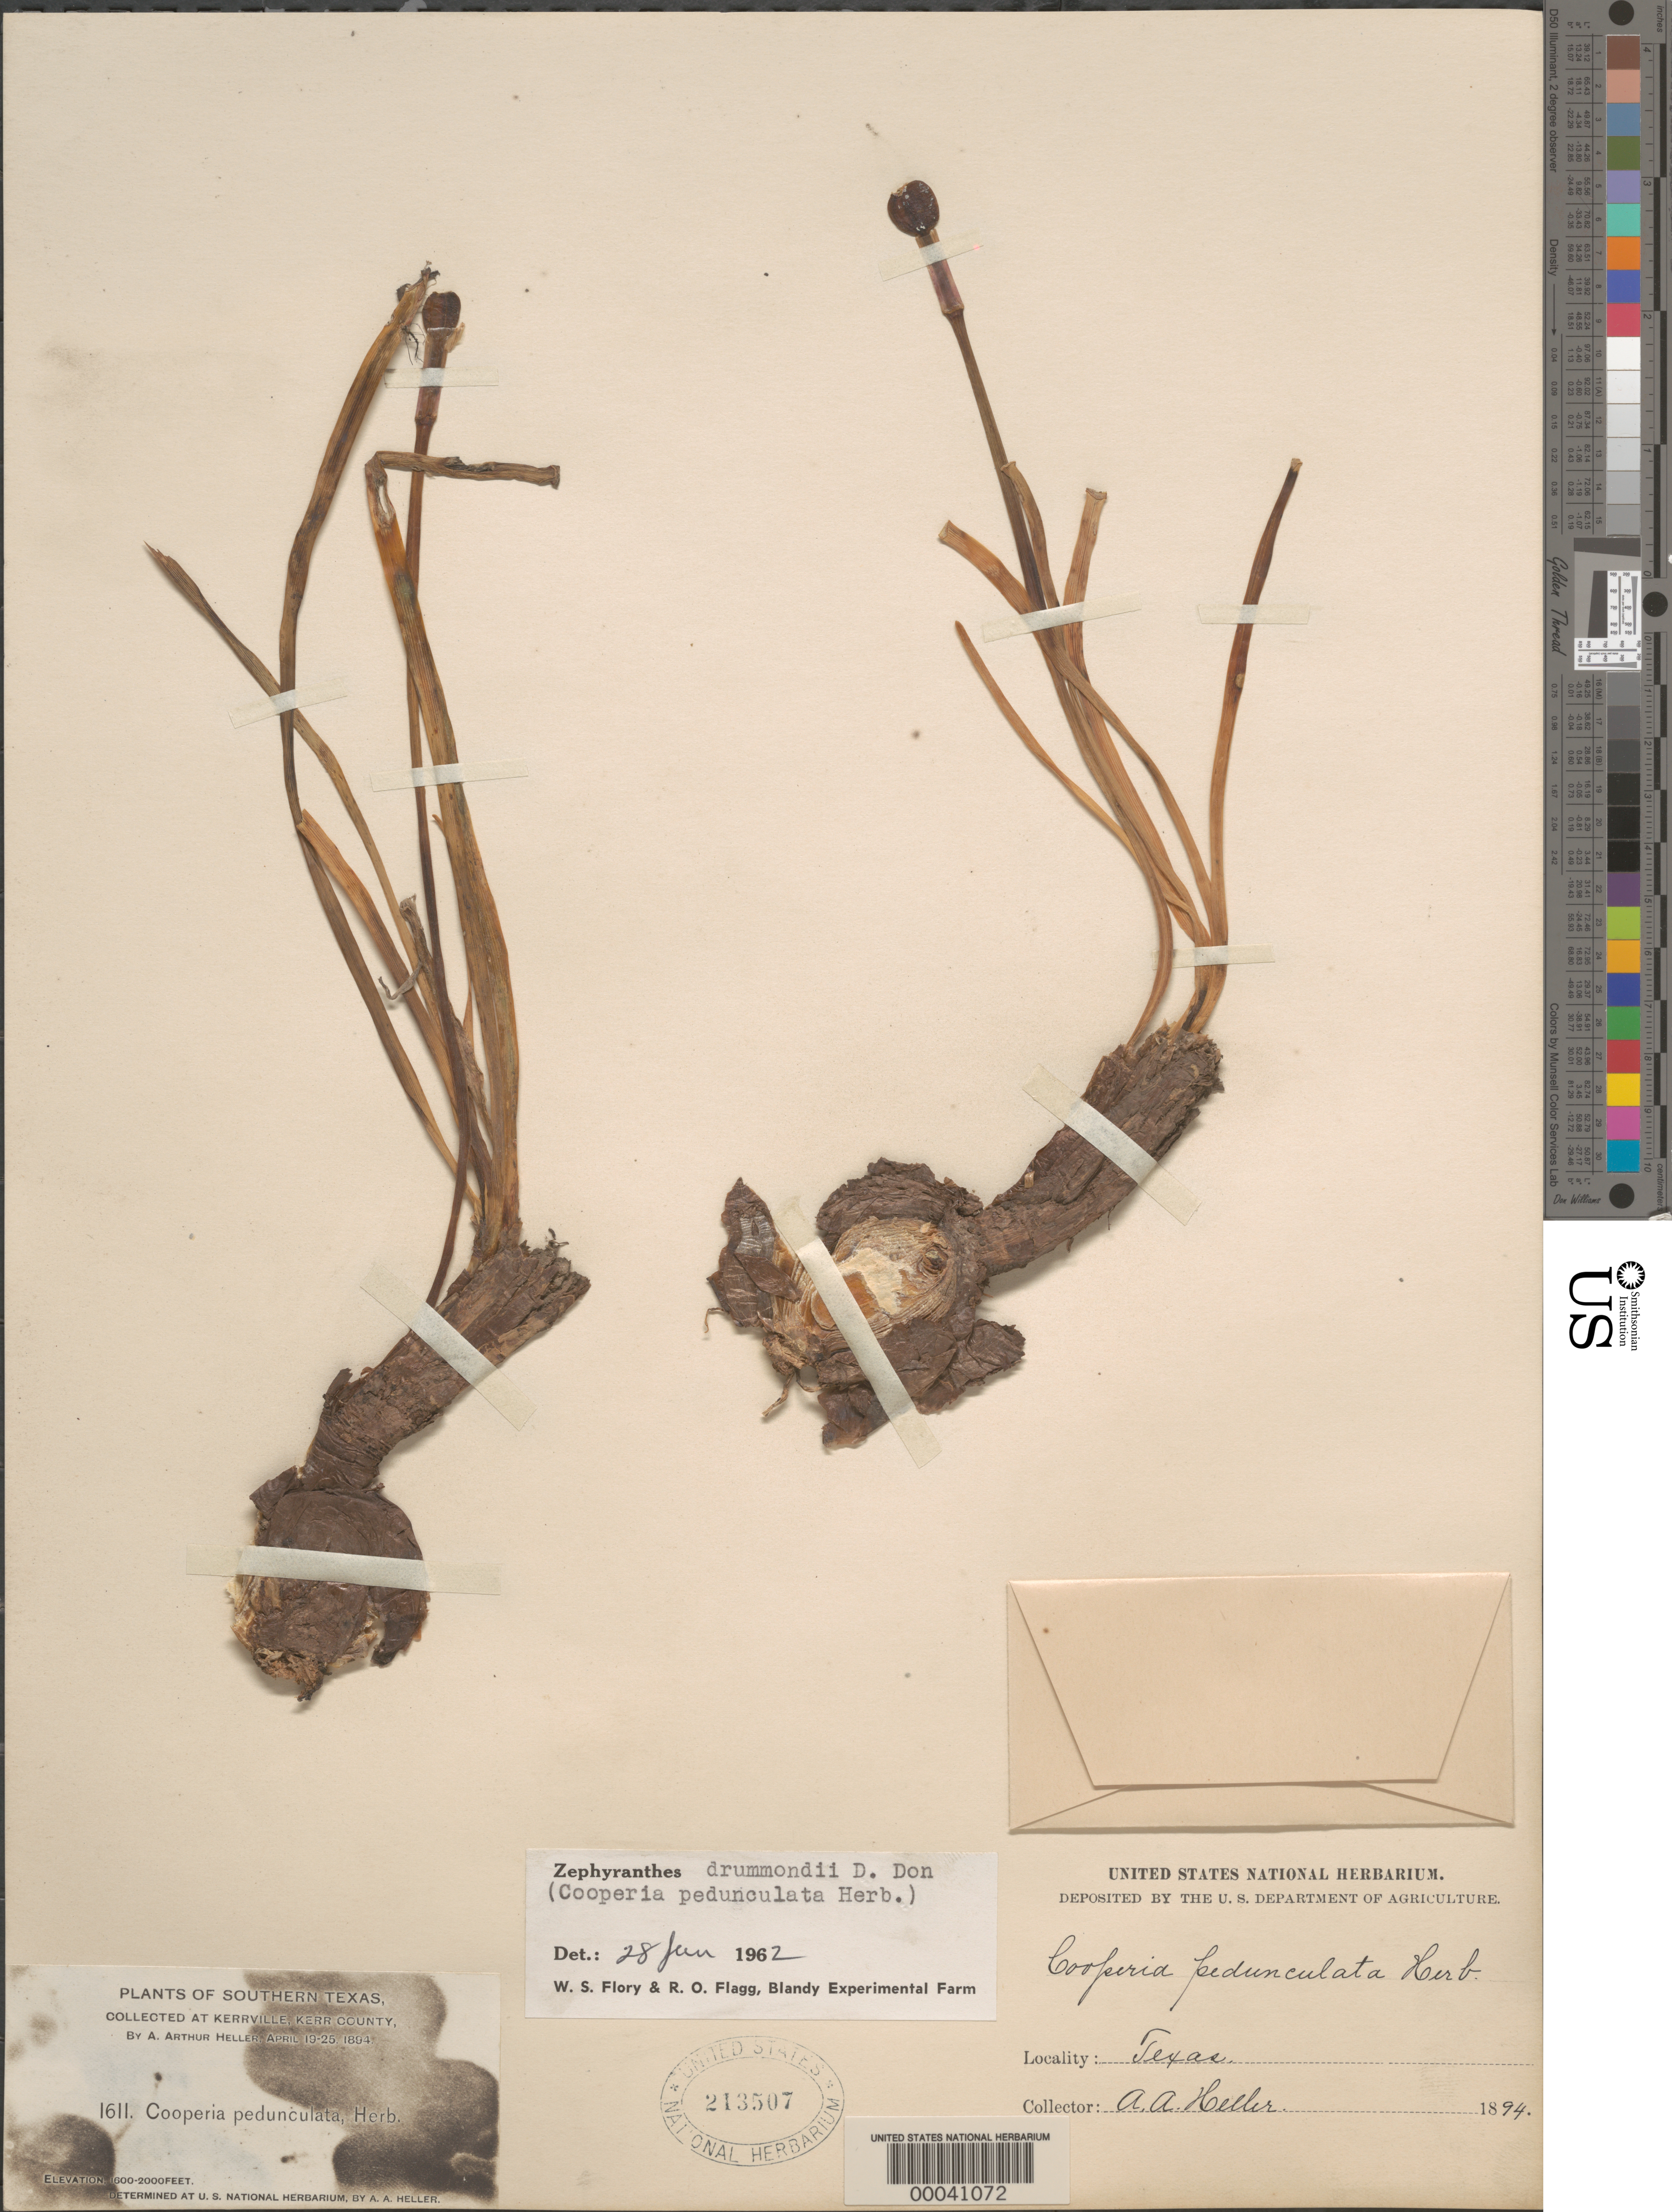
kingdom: Plantae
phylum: Tracheophyta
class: Liliopsida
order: Asparagales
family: Amaryllidaceae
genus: Zephyranthes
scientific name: Zephyranthes drummondii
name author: D. Don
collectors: A. A. Heller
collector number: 1611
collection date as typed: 19 Apr 1894 to 25 Apr 1894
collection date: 1894-04-19/1894-04-25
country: United States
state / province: Texas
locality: Polytechnic.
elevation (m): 488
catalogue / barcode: US 213507